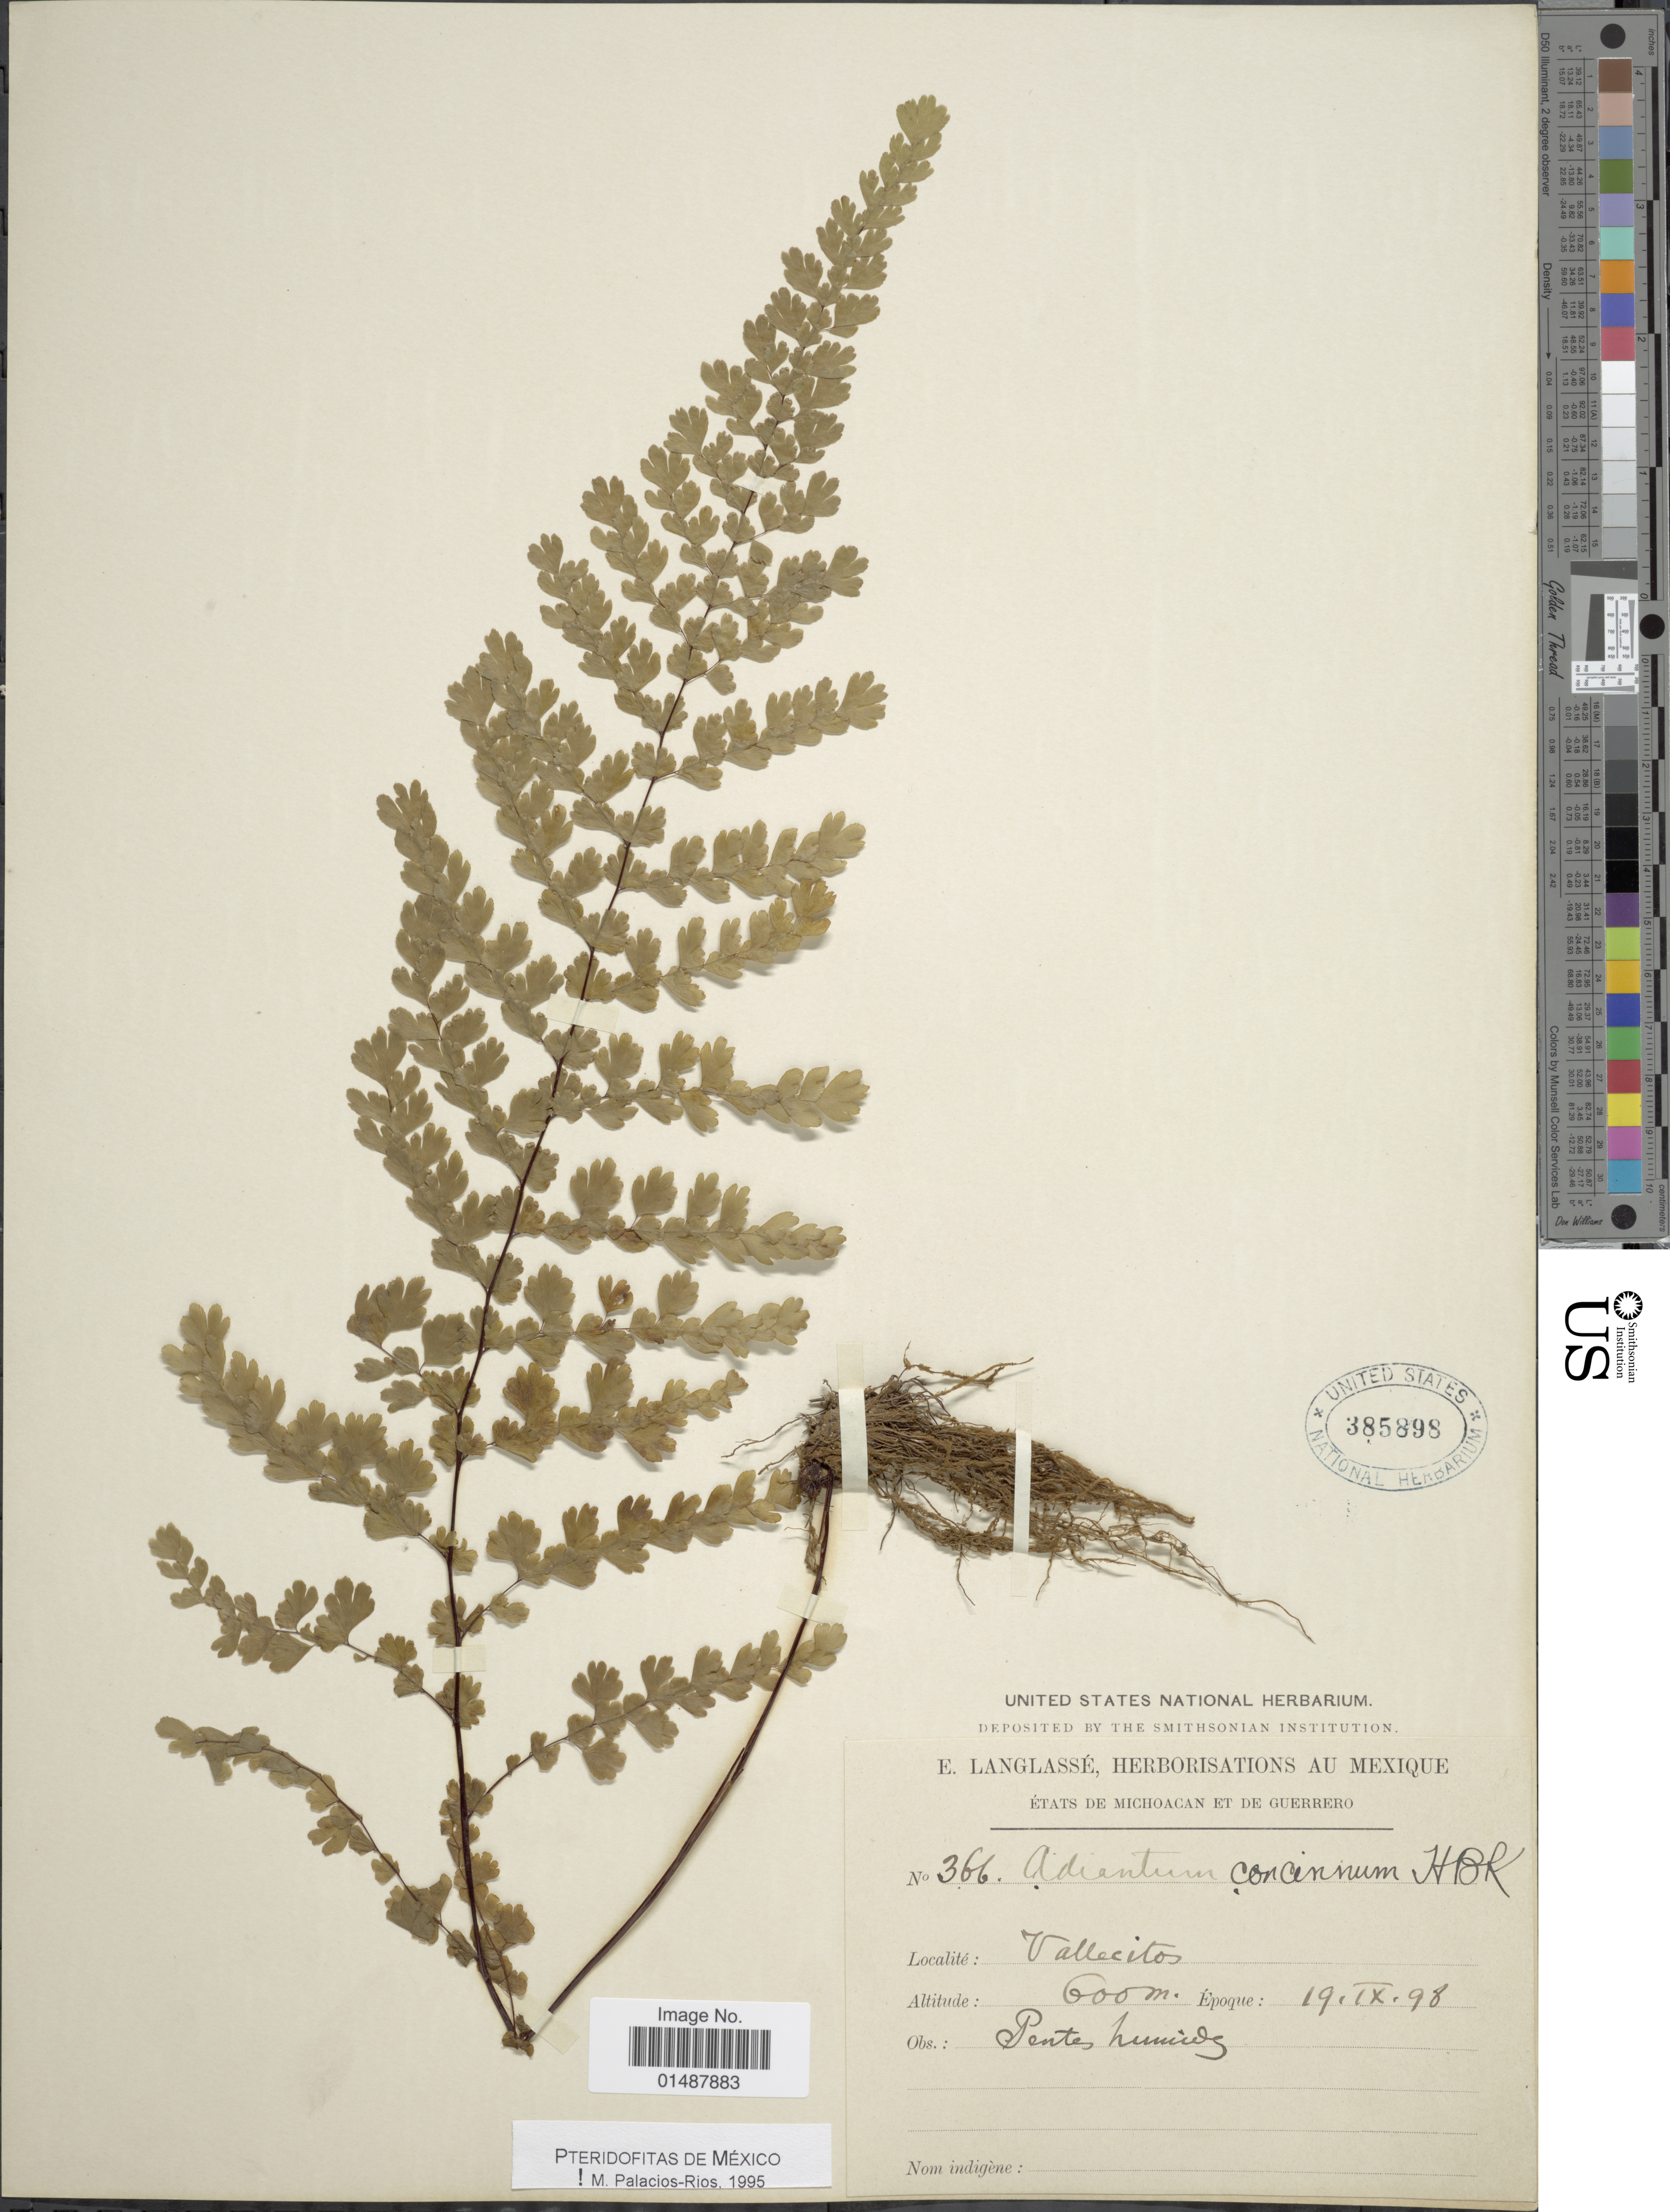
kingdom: Plantae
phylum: Tracheophyta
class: Polypodiopsida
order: Polypodiales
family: Pteridaceae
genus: Adiantum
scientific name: Adiantum concinnum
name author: Humb. & Bonpl. ex Willd.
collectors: E. Langlassé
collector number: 366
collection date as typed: Transcribed d/m/y: 19/9/98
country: Mexico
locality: Etats de Michoacan et Guerrero, Vallecitos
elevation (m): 600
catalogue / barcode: US 385898